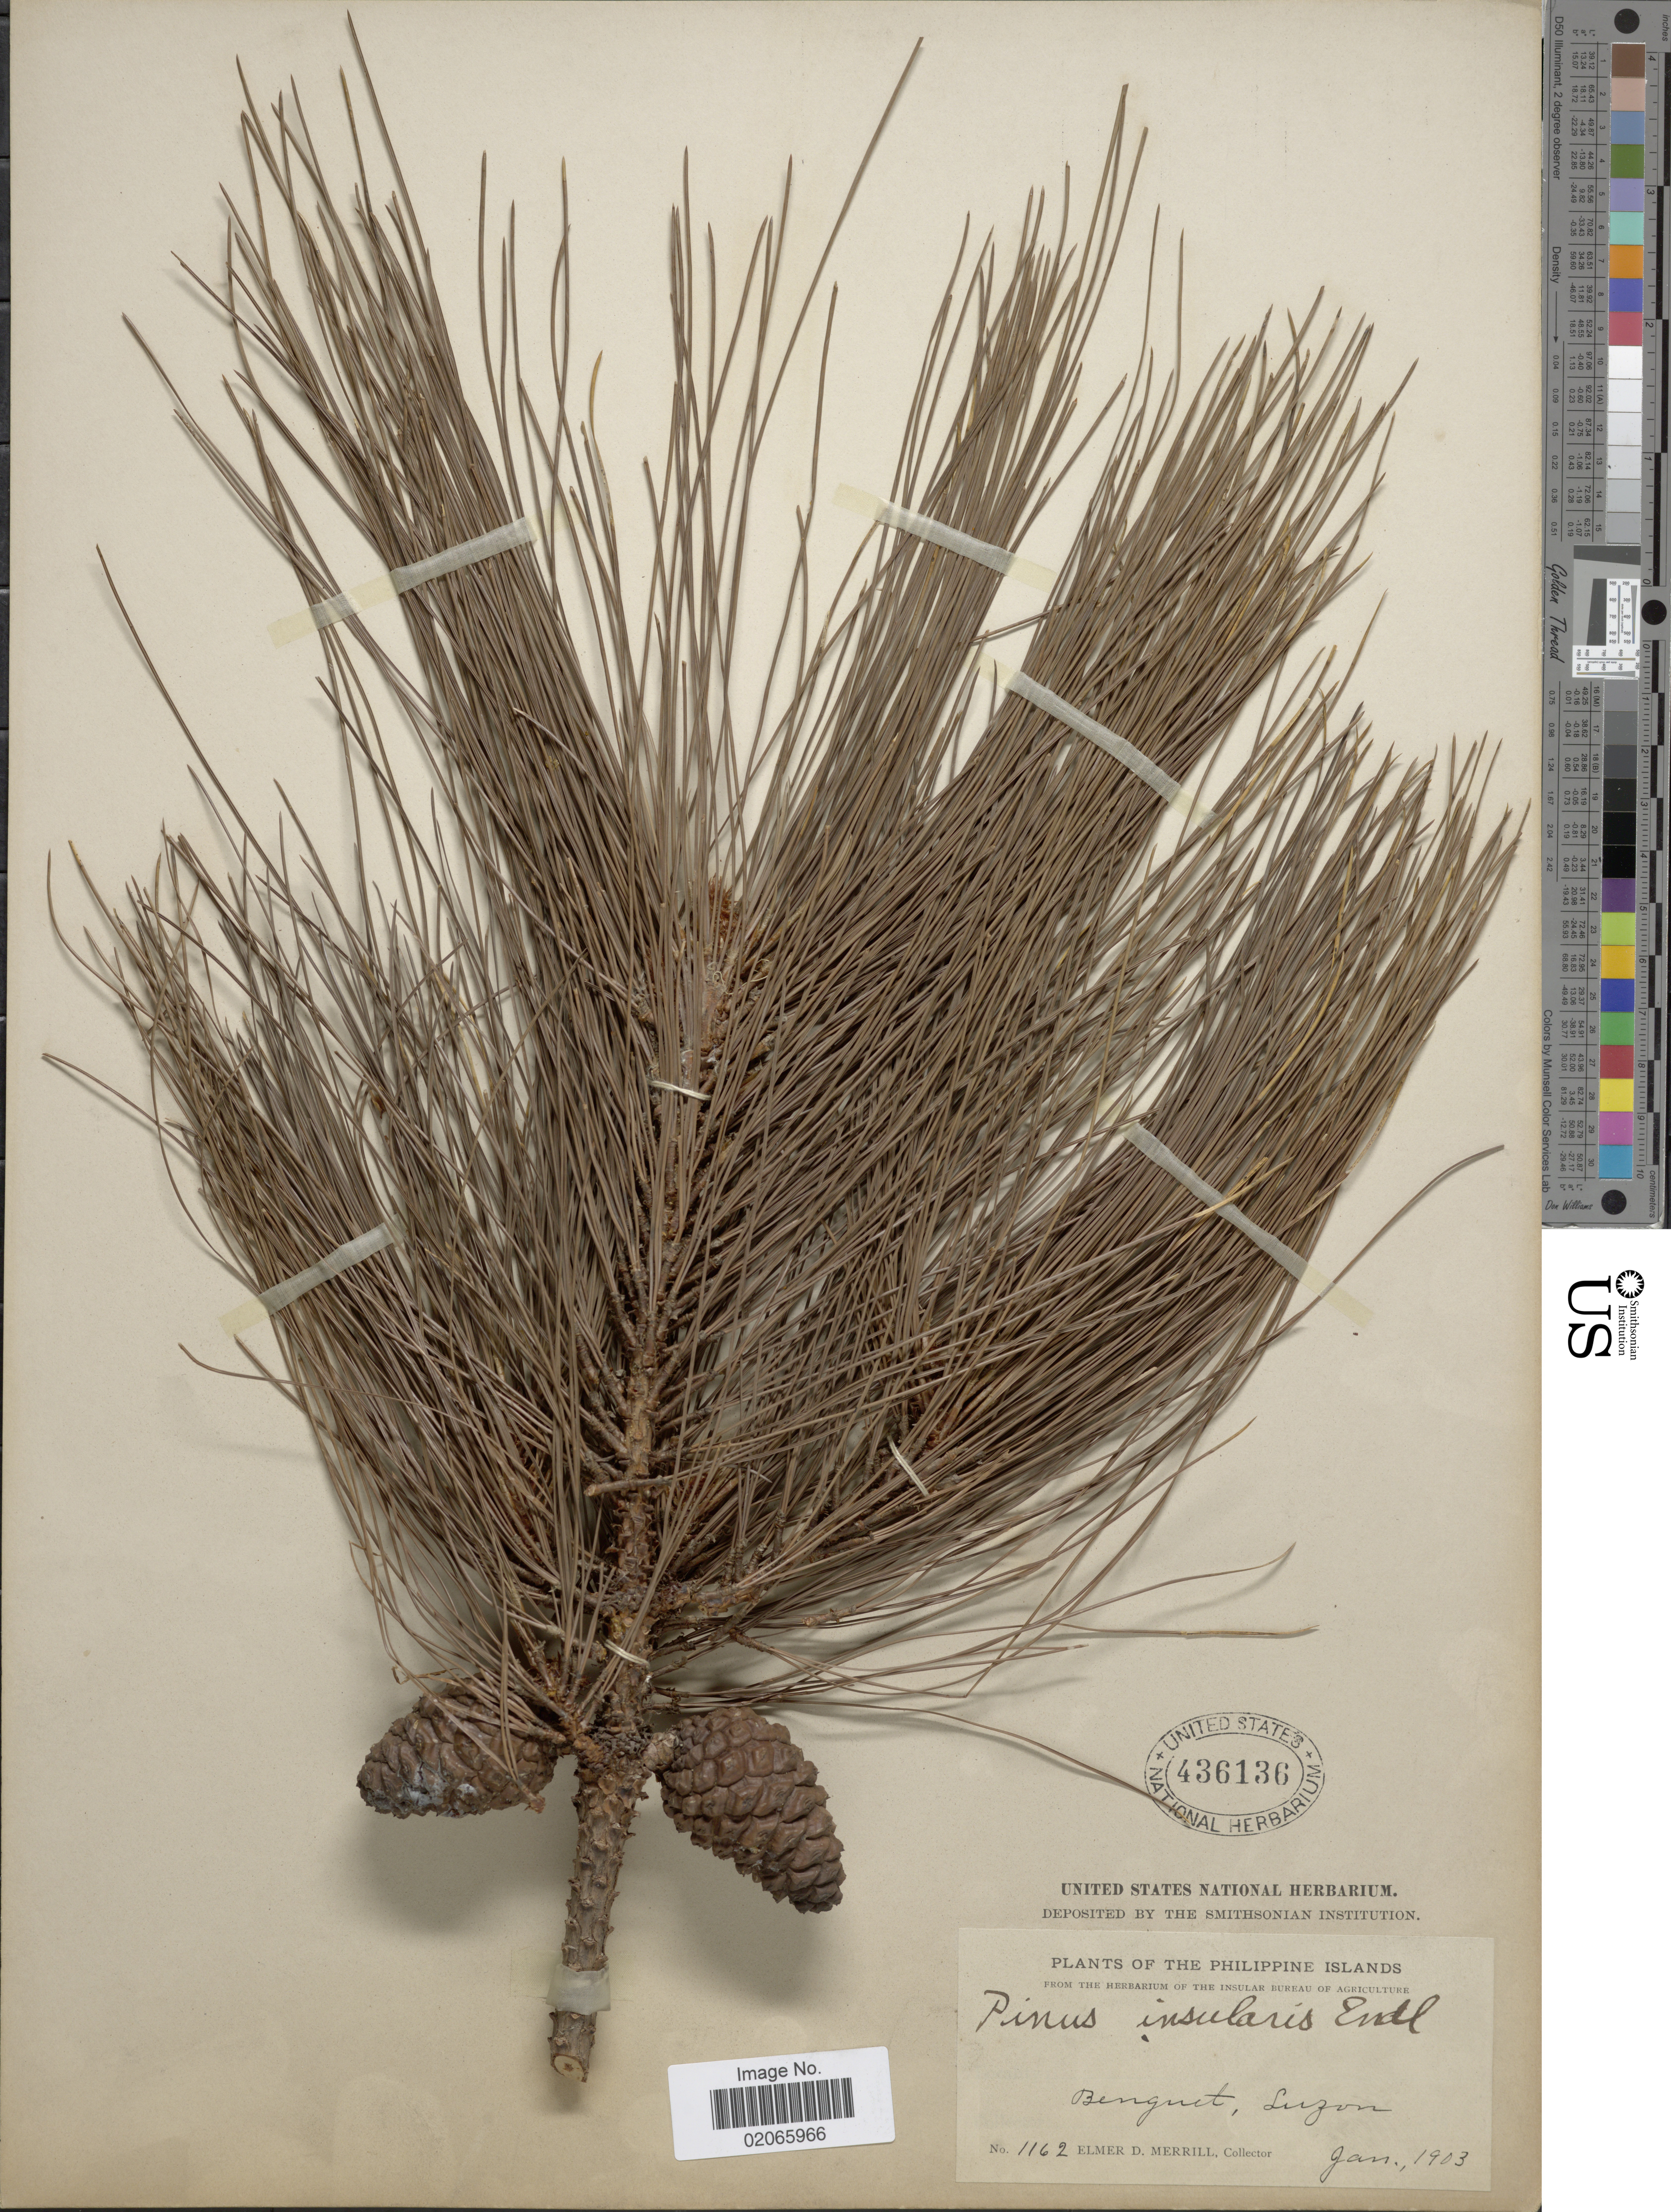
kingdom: Plantae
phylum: Tracheophyta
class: Pinopsida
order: Pinales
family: Pinaceae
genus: Pinus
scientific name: Pinus insularis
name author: Endl.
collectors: E. D. Merrill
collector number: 1162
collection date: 1903-01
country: Philippines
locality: The Philippine Islands. Benguet, Luzon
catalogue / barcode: US 436136